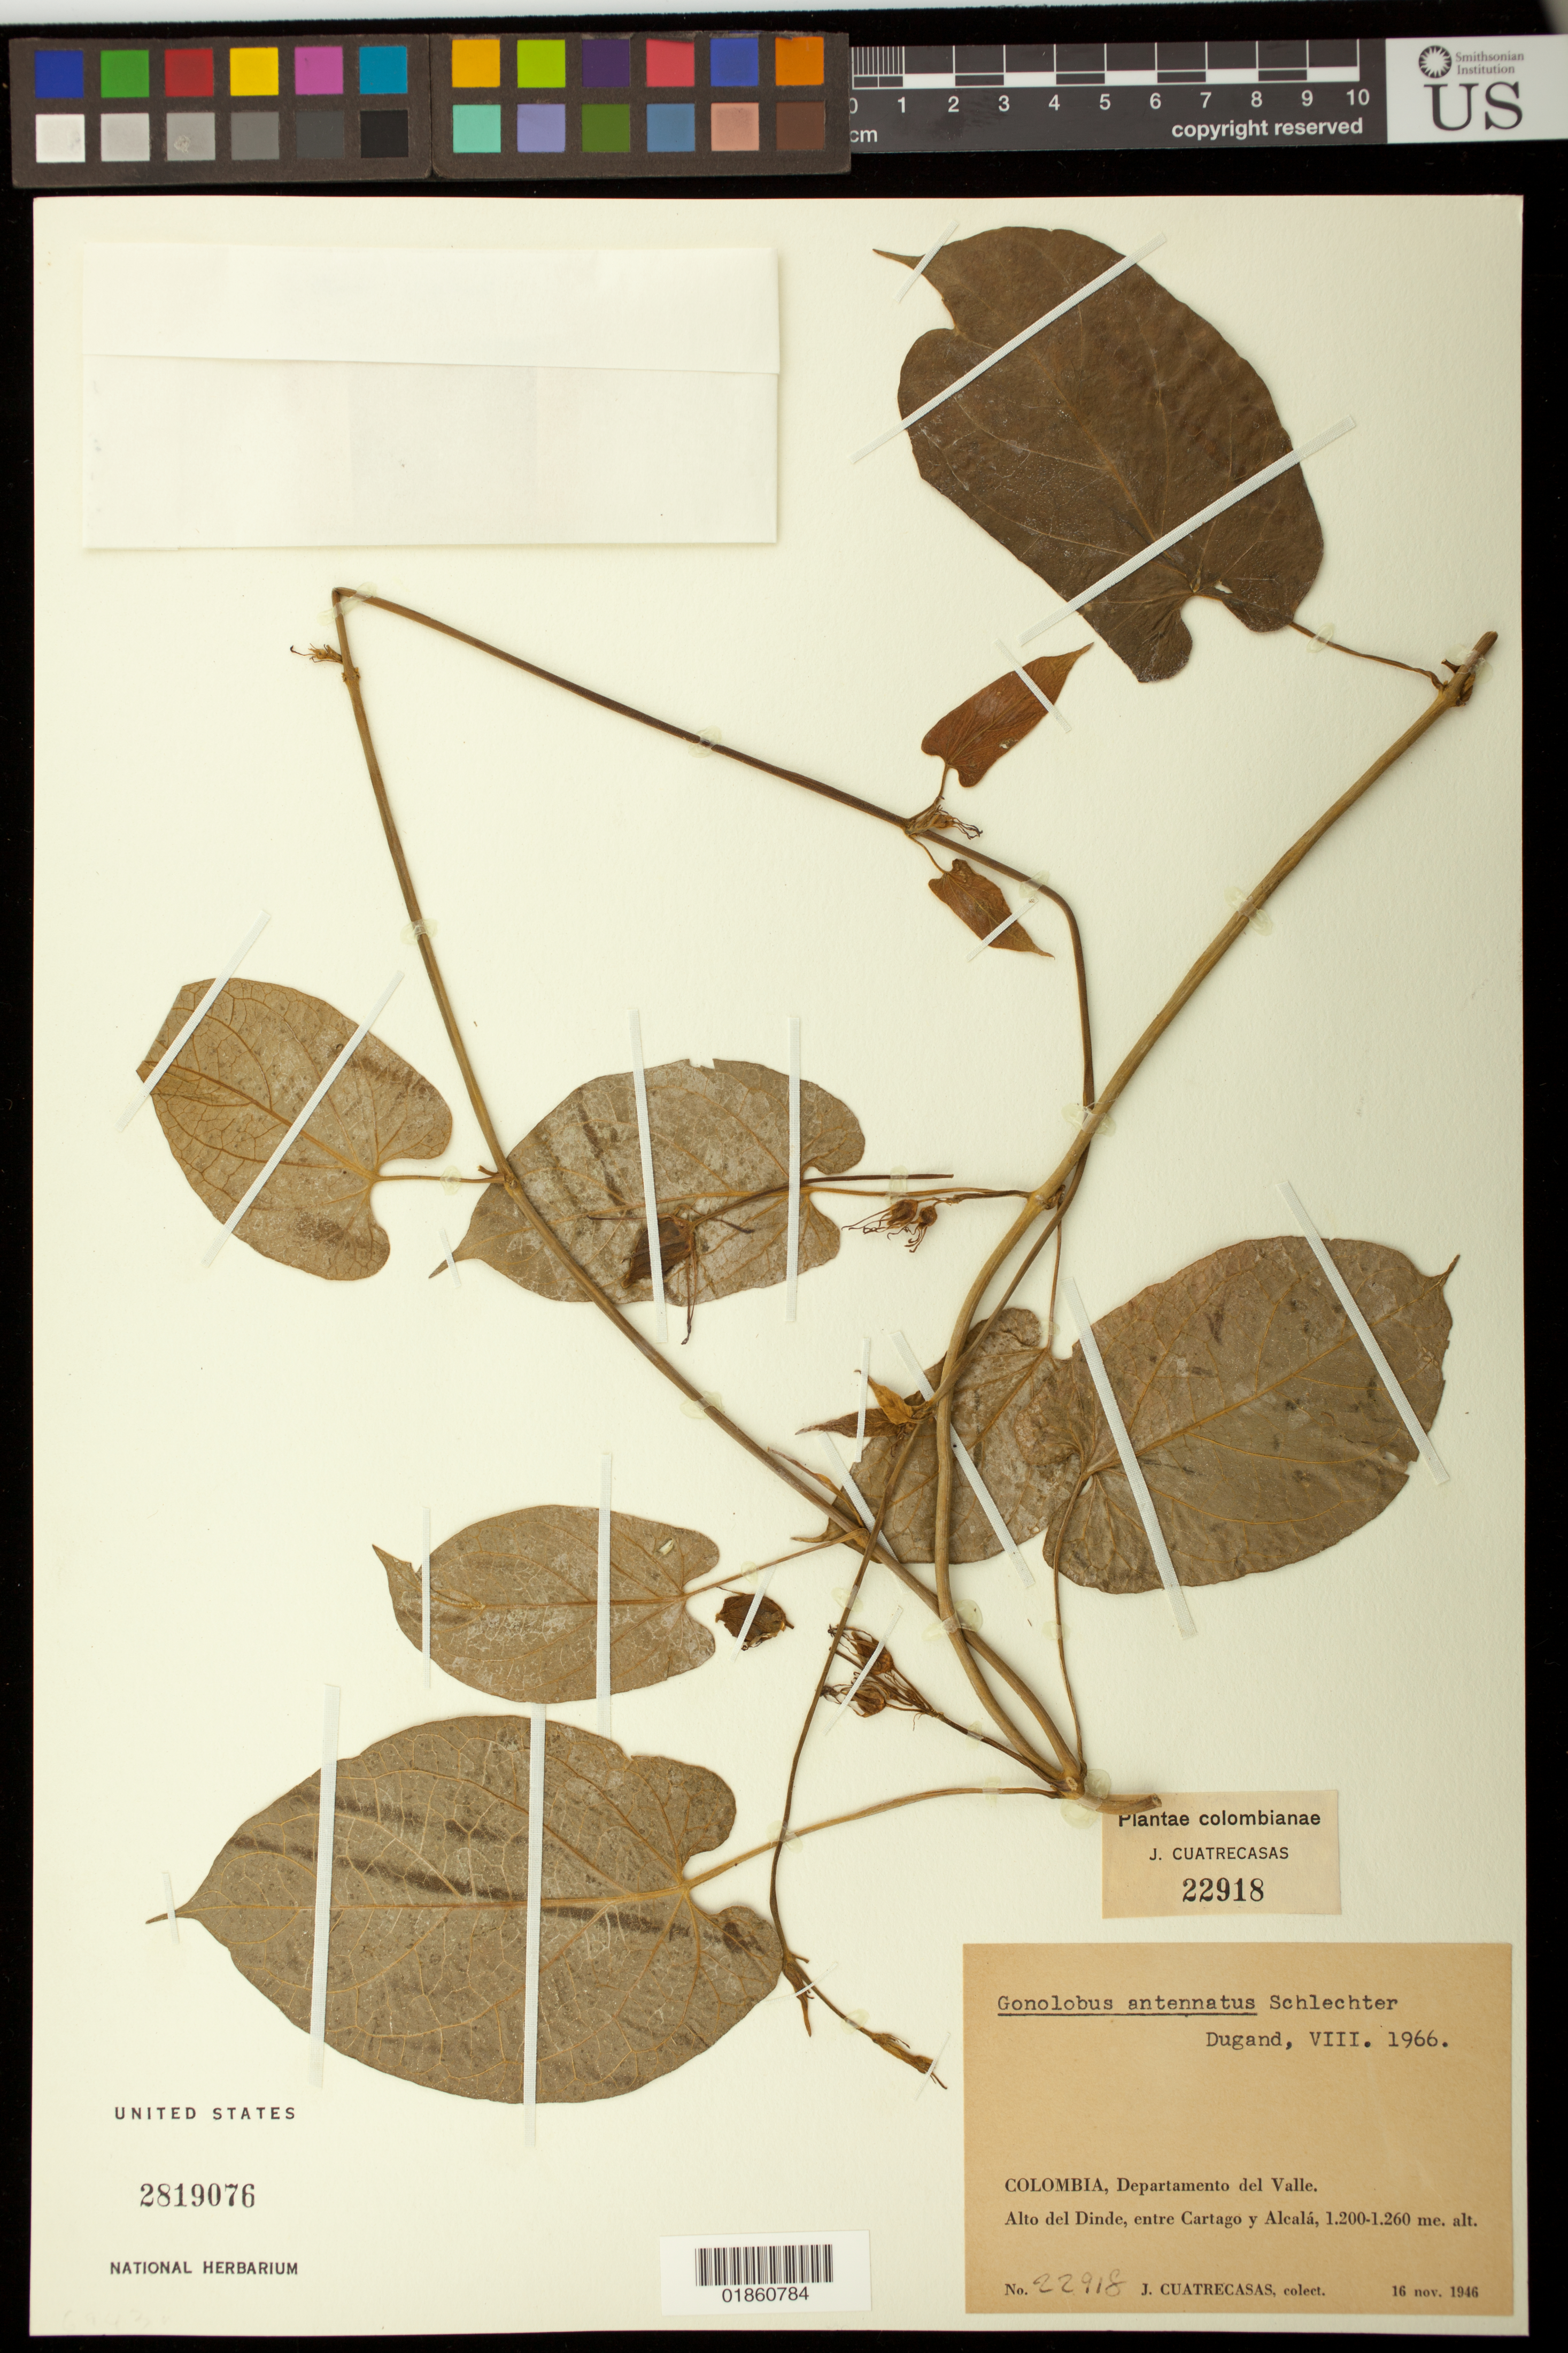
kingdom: Plantae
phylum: Tracheophyta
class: Magnoliopsida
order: Gentianales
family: Apocynaceae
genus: Gonolobus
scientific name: Gonolobus attenuatus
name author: Rusby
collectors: J. Cuatrecasas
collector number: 22918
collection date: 1946-11-16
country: Colombia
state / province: Valle del Cauca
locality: Alto del Dinde, entre Cartago y Alcalá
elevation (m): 1200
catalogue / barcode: US 2819076